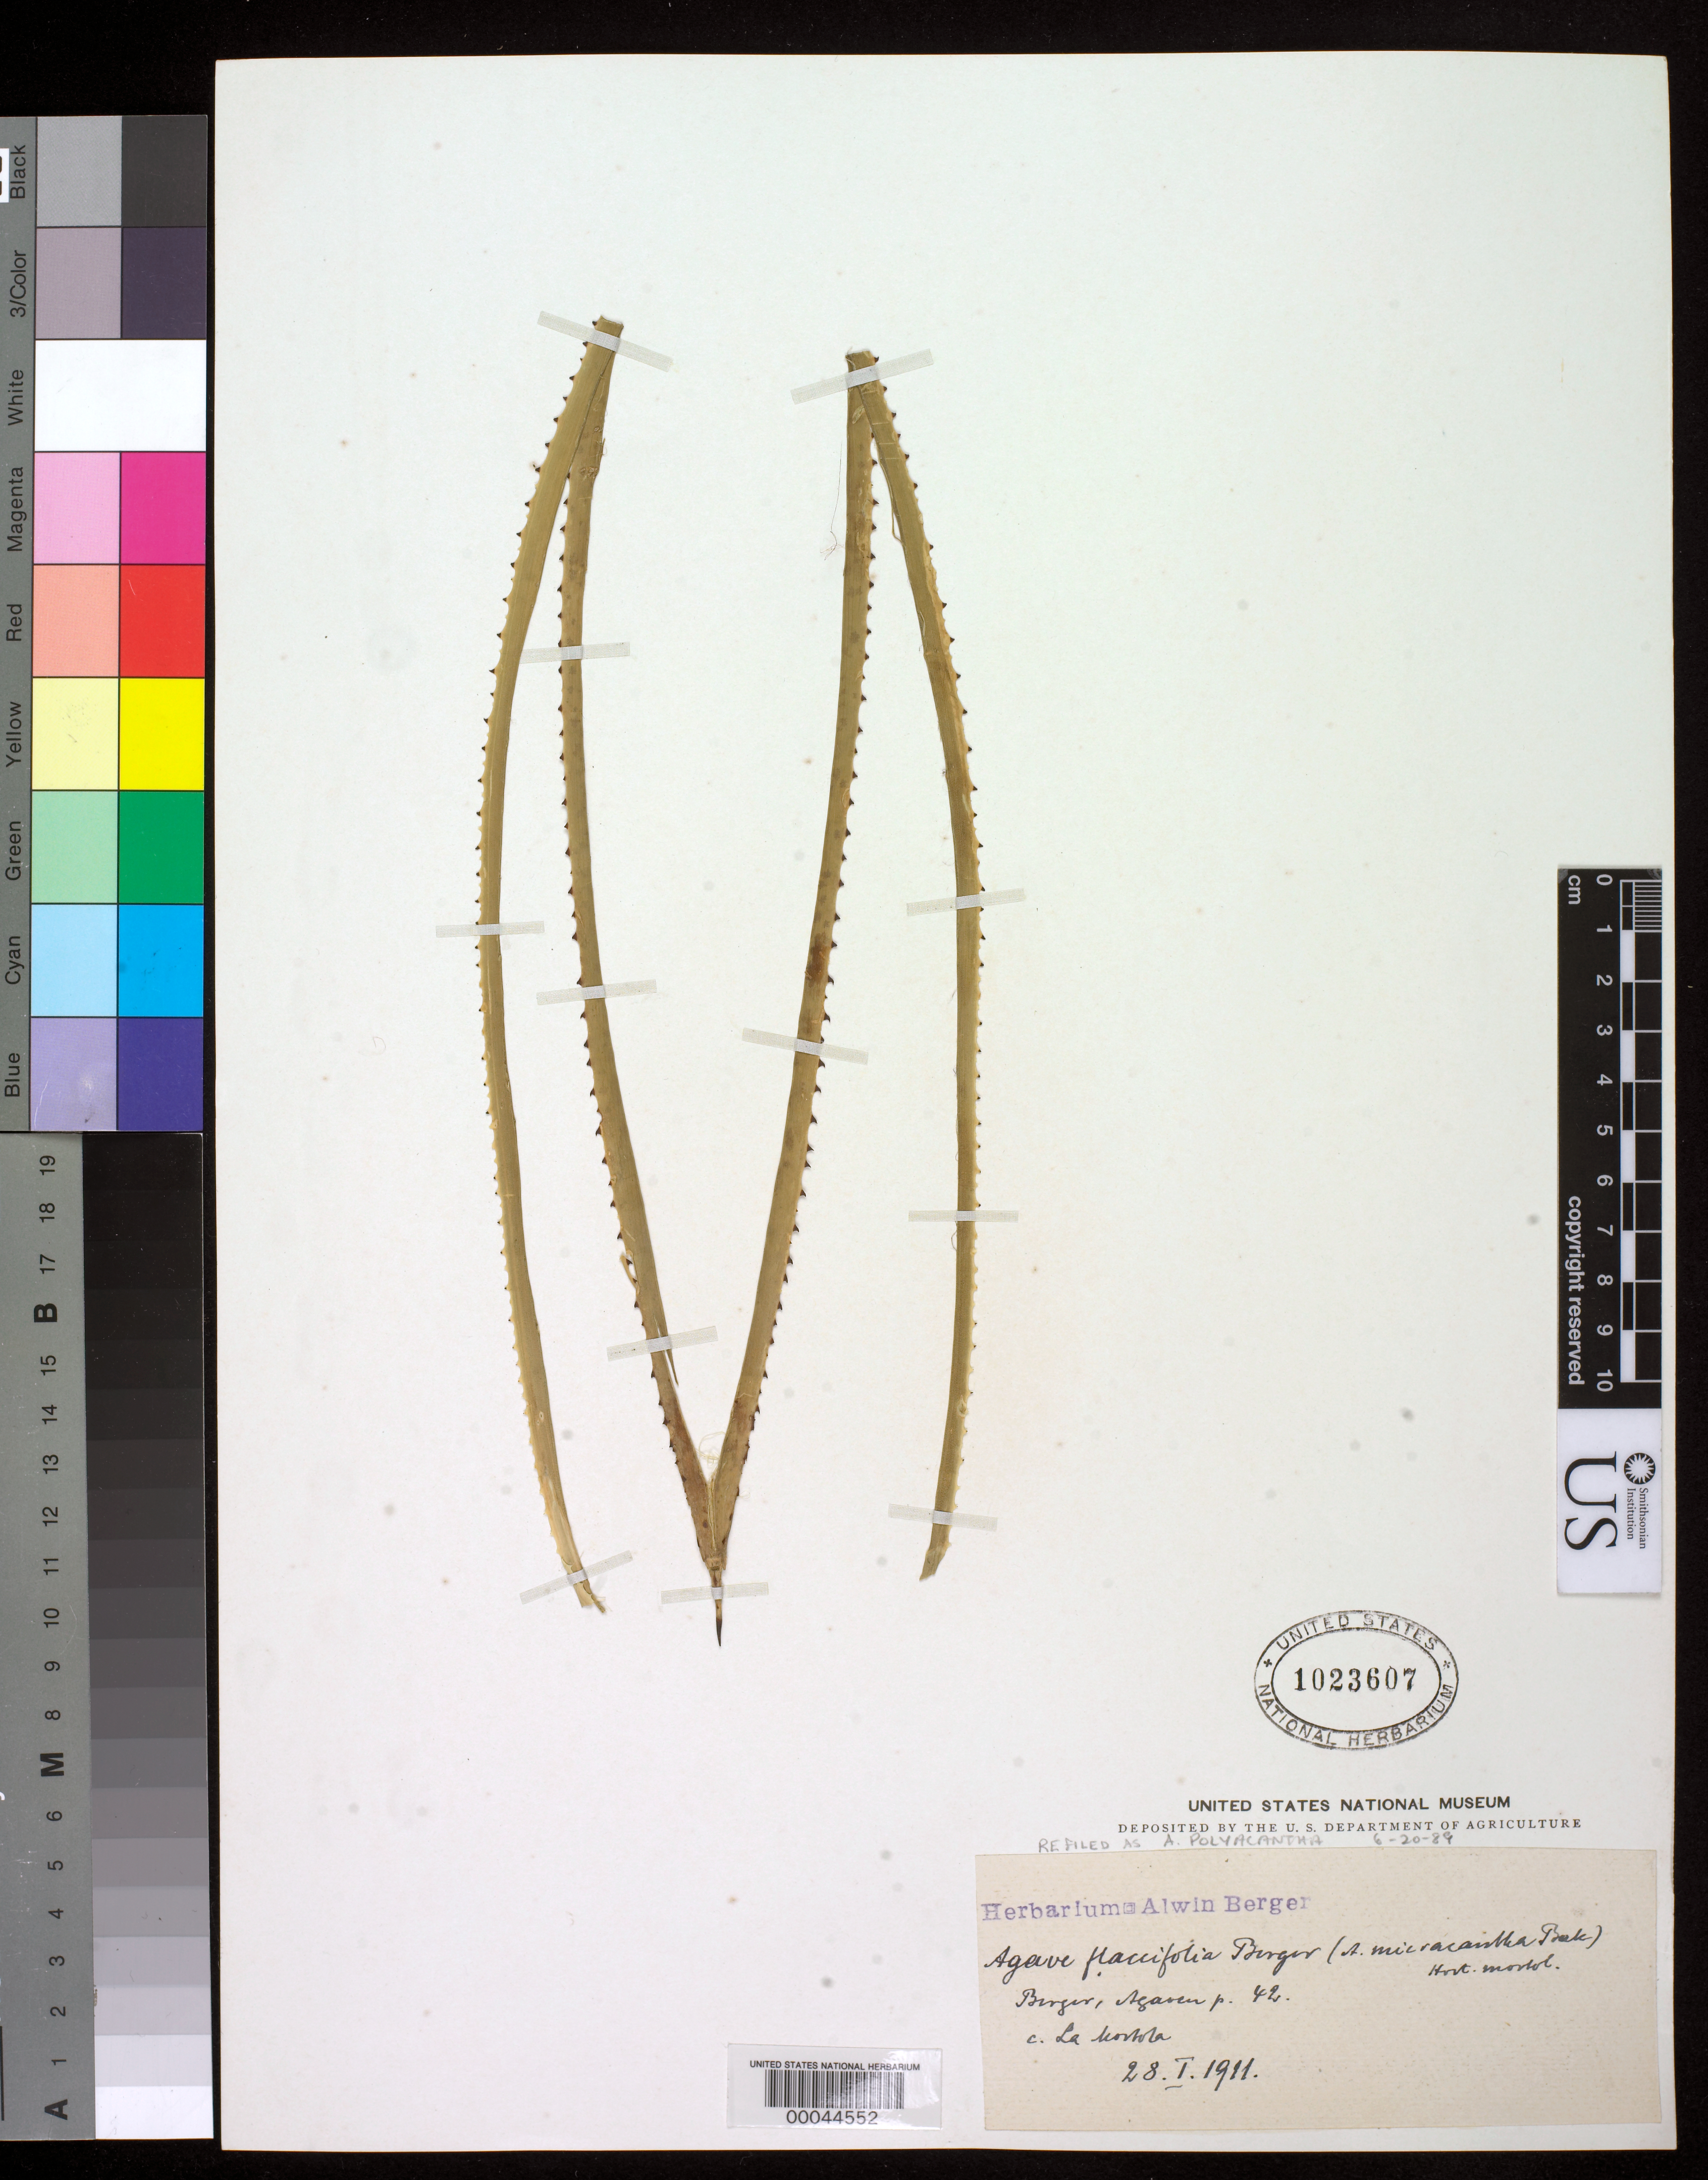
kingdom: Plantae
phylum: Tracheophyta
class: Liliopsida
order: Asparagales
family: Asparagaceae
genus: Agave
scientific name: Agave polyacantha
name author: Haw.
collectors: ex herb. A. Berger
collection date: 1909-06-02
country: Mexico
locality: Cultivated at La Mortola, Italy.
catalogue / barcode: US 1023607